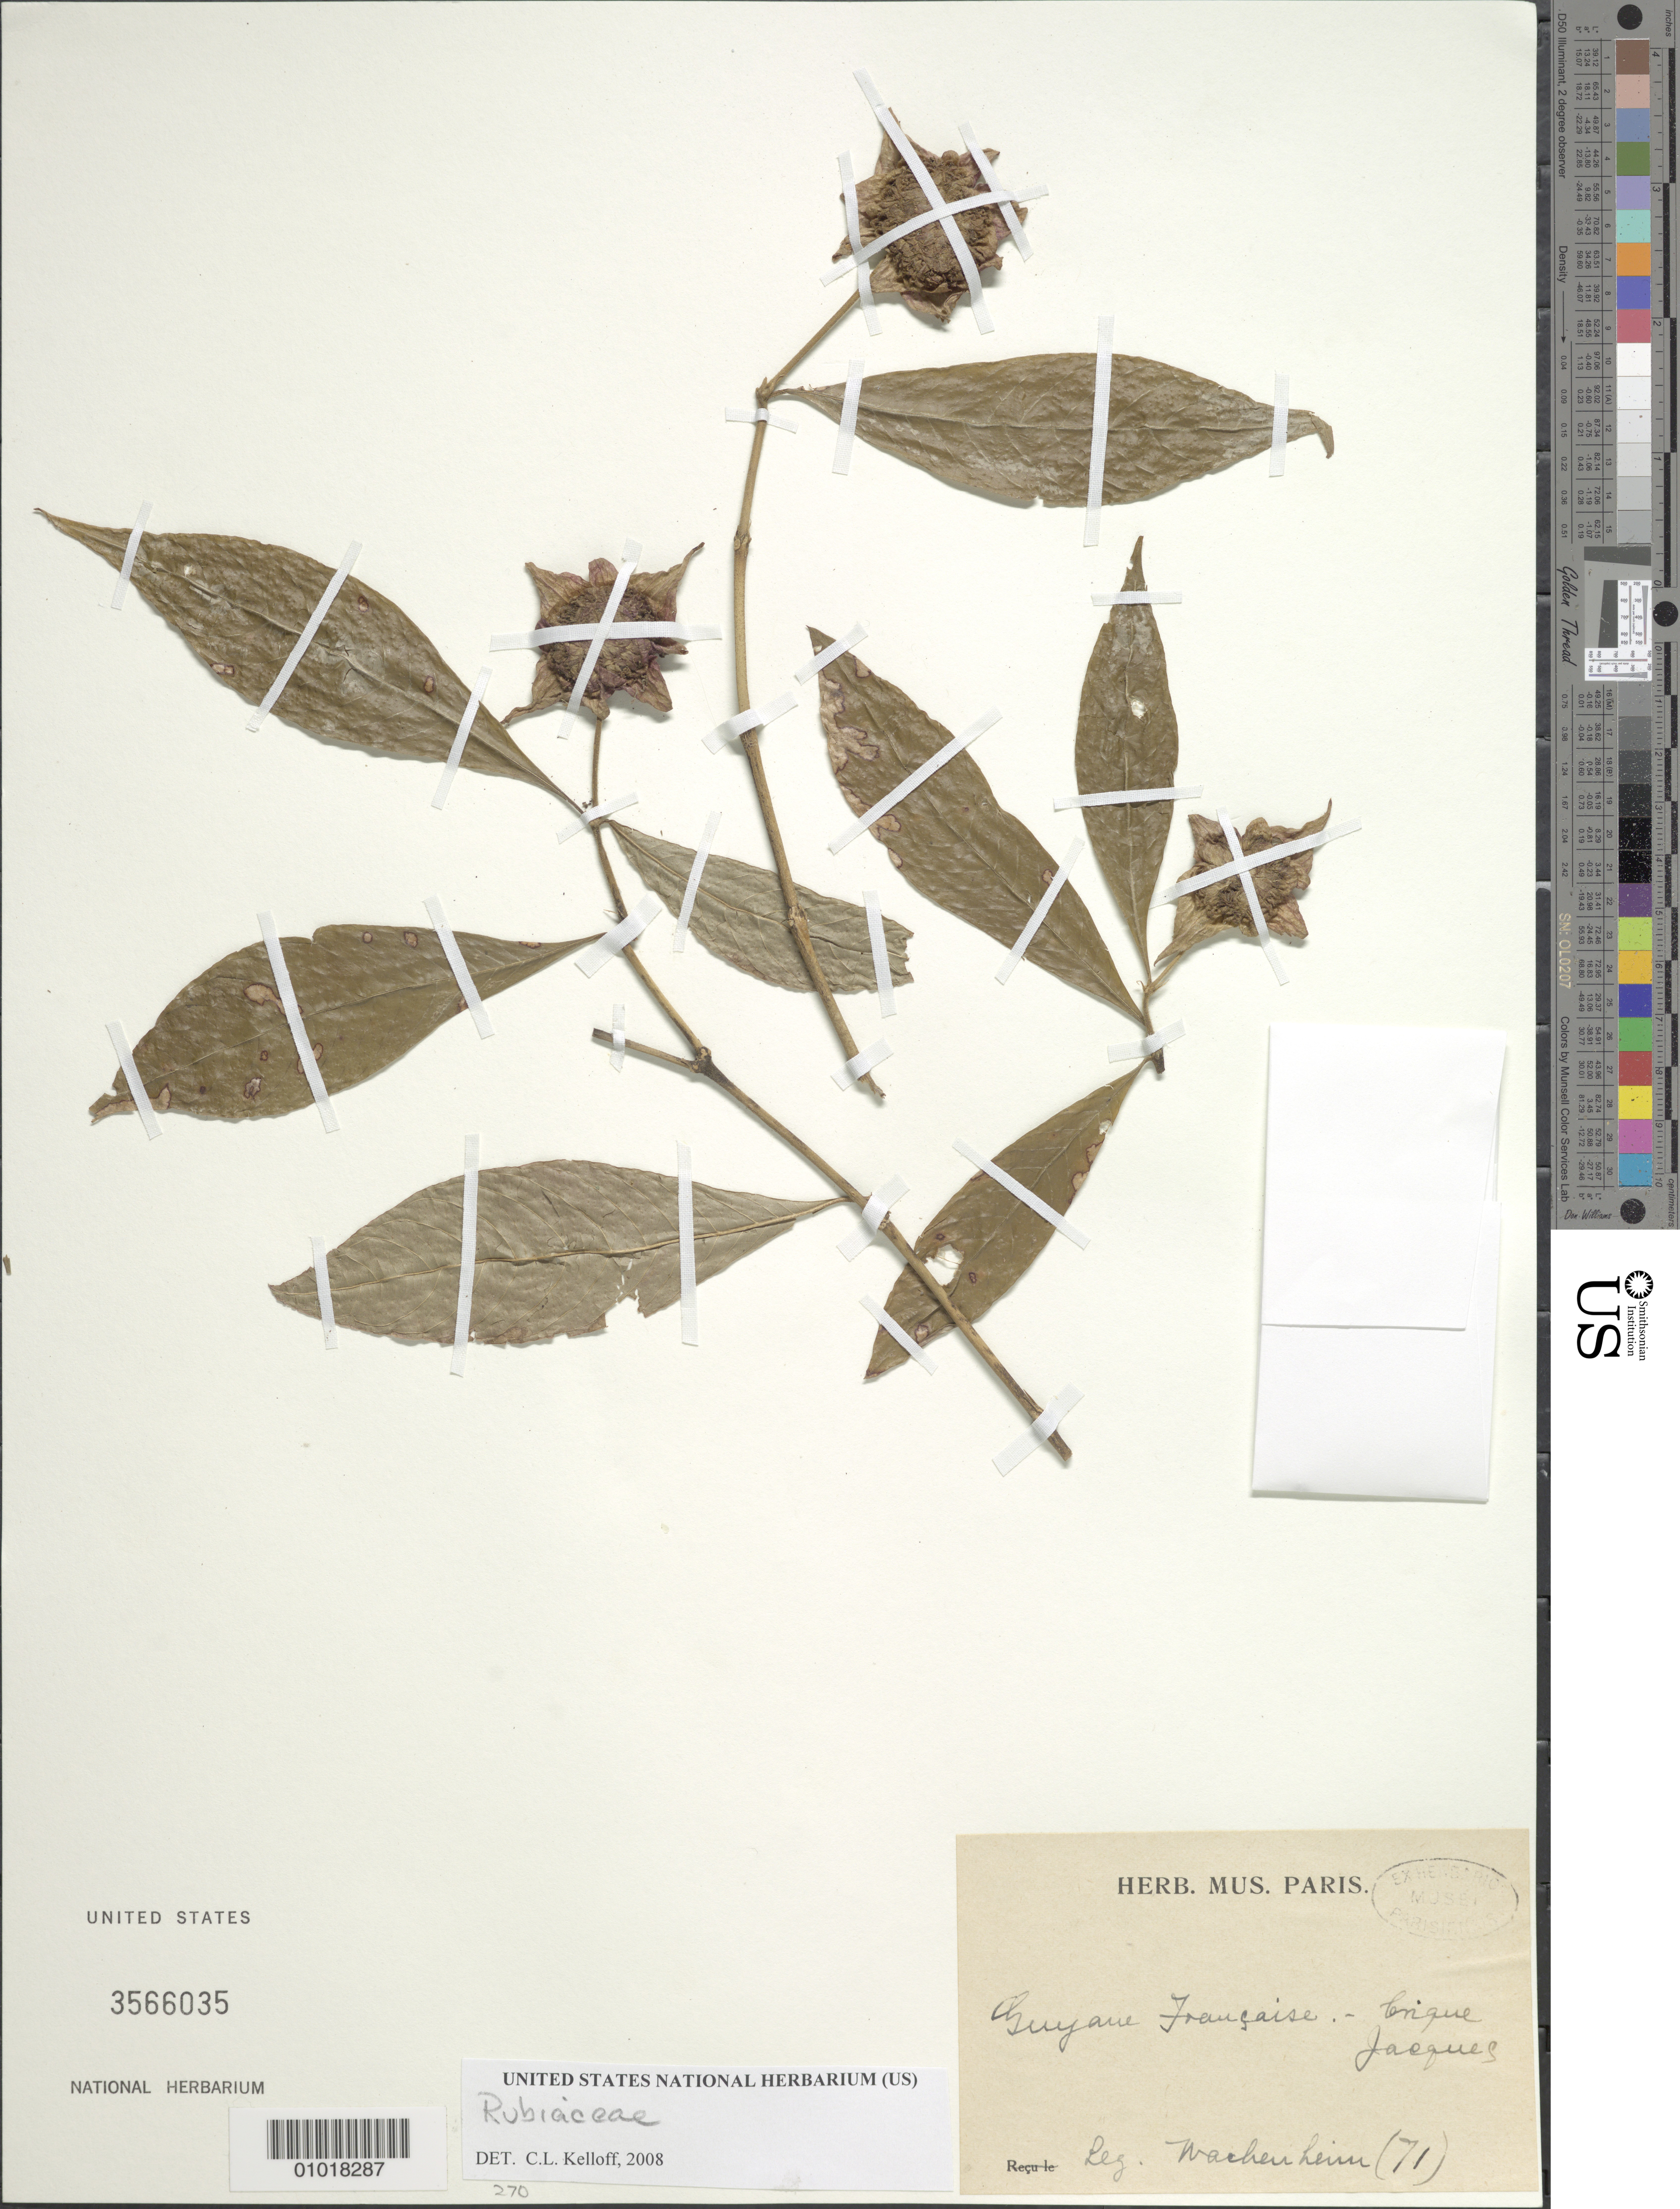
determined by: Kelloff, Carol L., (US), Smithsonian Institution - National Museum of Natural History (UNITED STATES)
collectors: G. Wachenheim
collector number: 71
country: French Guiana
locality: Crique Jacques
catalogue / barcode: US 3566035